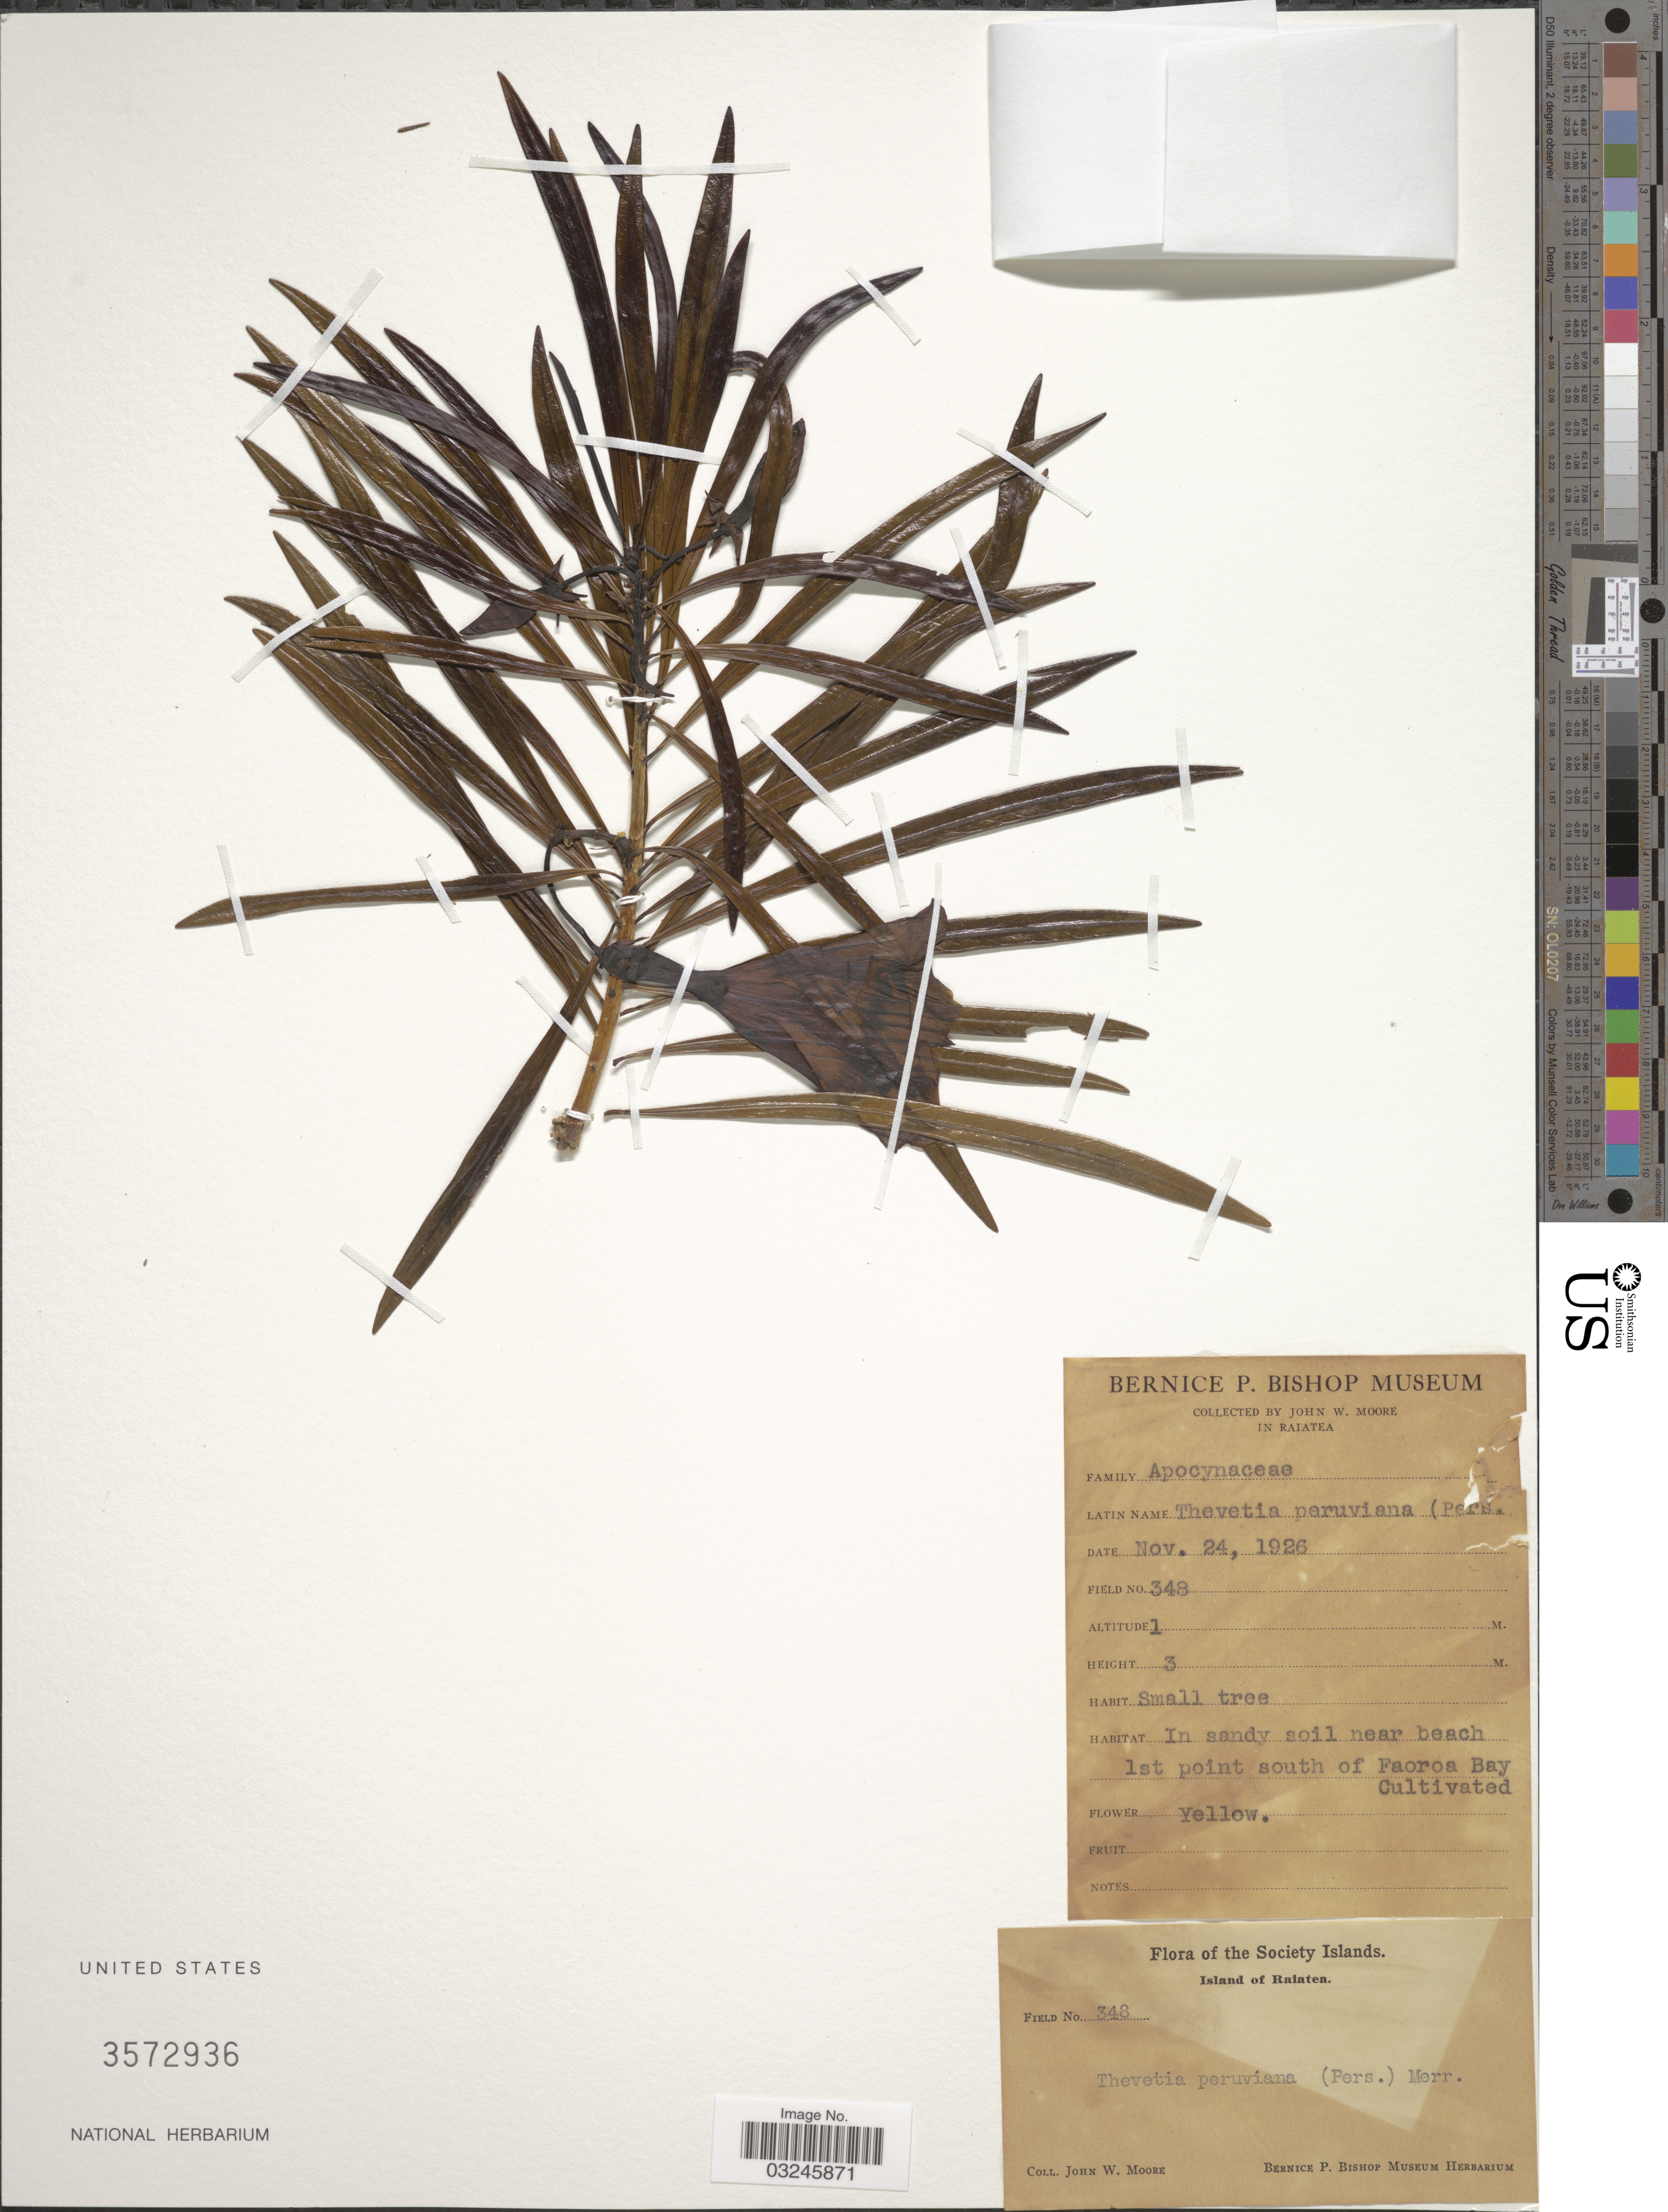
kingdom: Plantae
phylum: Tracheophyta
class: Magnoliopsida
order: Gentianales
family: Apocynaceae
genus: Thevetia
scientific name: Thevetia neriifolia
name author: Juss. ex Steud.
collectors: J. Moore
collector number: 348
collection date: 1926-11-24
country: French Polynesia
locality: In sandy soil near beach 1st point south of Faoroa Bay, Society Islands, Island of Raiatea.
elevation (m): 1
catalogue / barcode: US 3572936